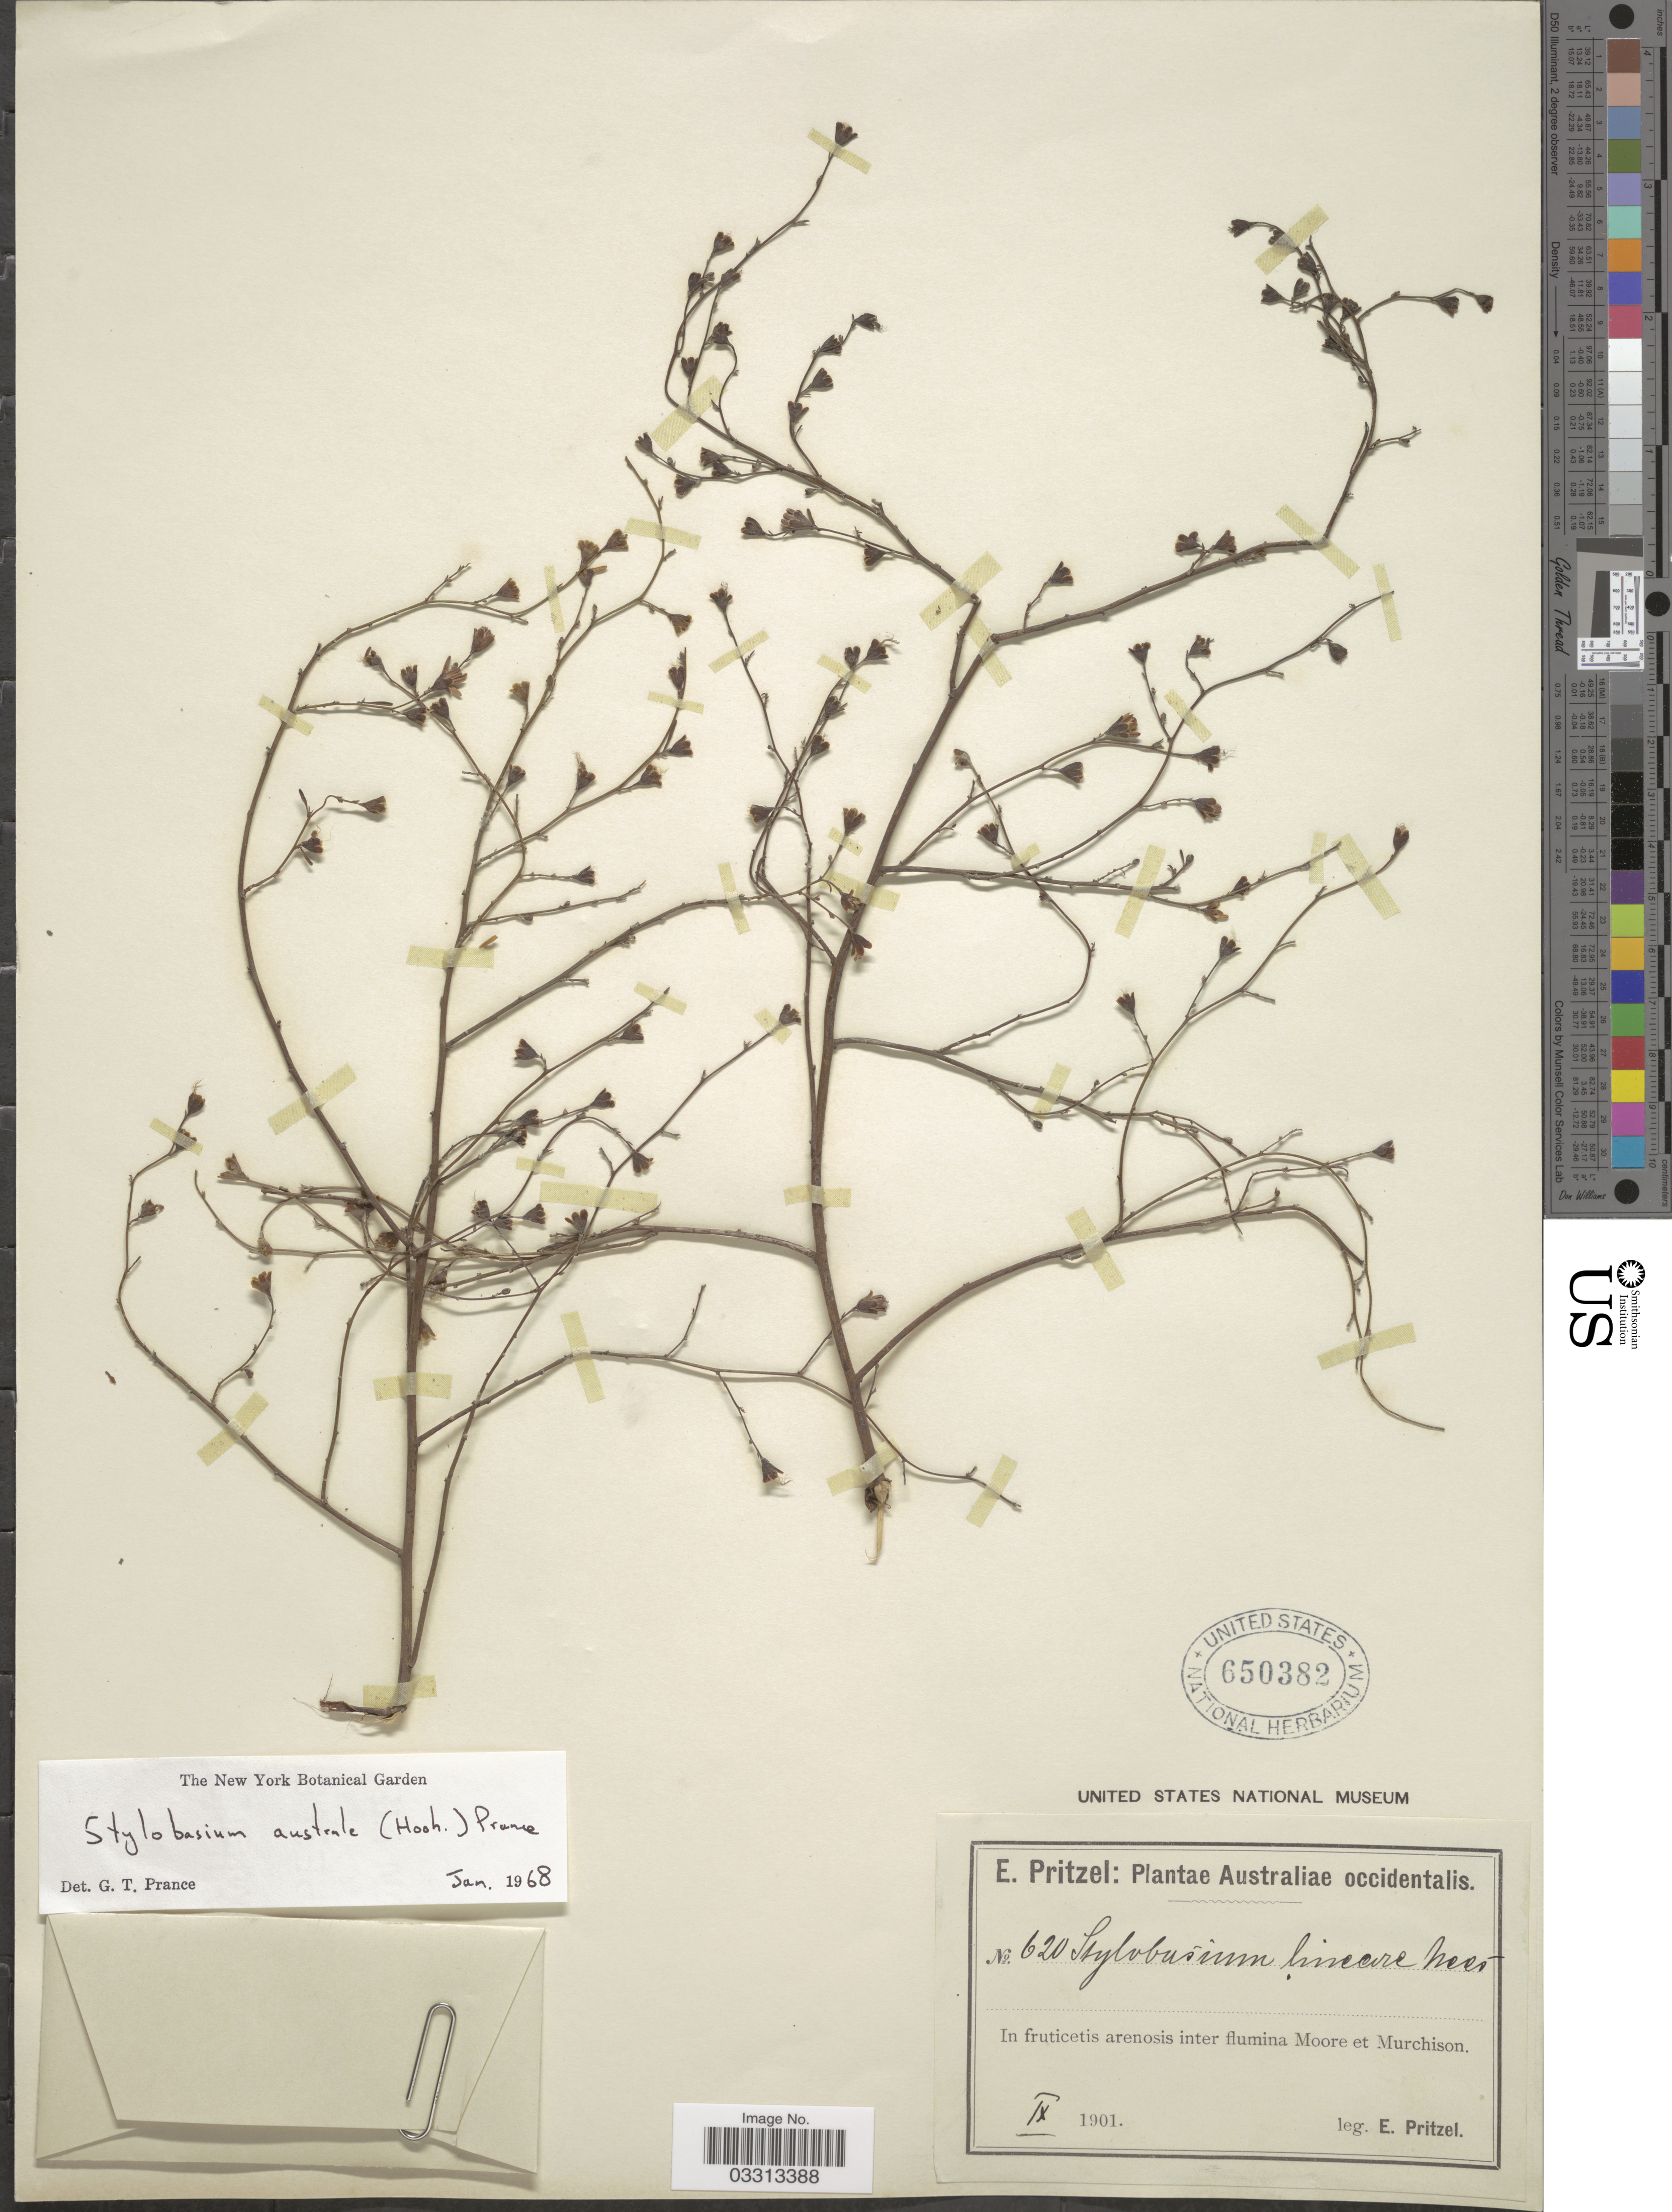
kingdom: Plantae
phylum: Tracheophyta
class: Magnoliopsida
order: Fabales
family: Surianaceae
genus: Stylobasium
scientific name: Stylobasium australe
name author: (Hook.) Prance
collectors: E. G. Pritzel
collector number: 620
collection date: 1901-09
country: Australia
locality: Australiae occidentalis. In fruticetis arenosis inter flumina Moore et Murchison.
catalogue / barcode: US 650382